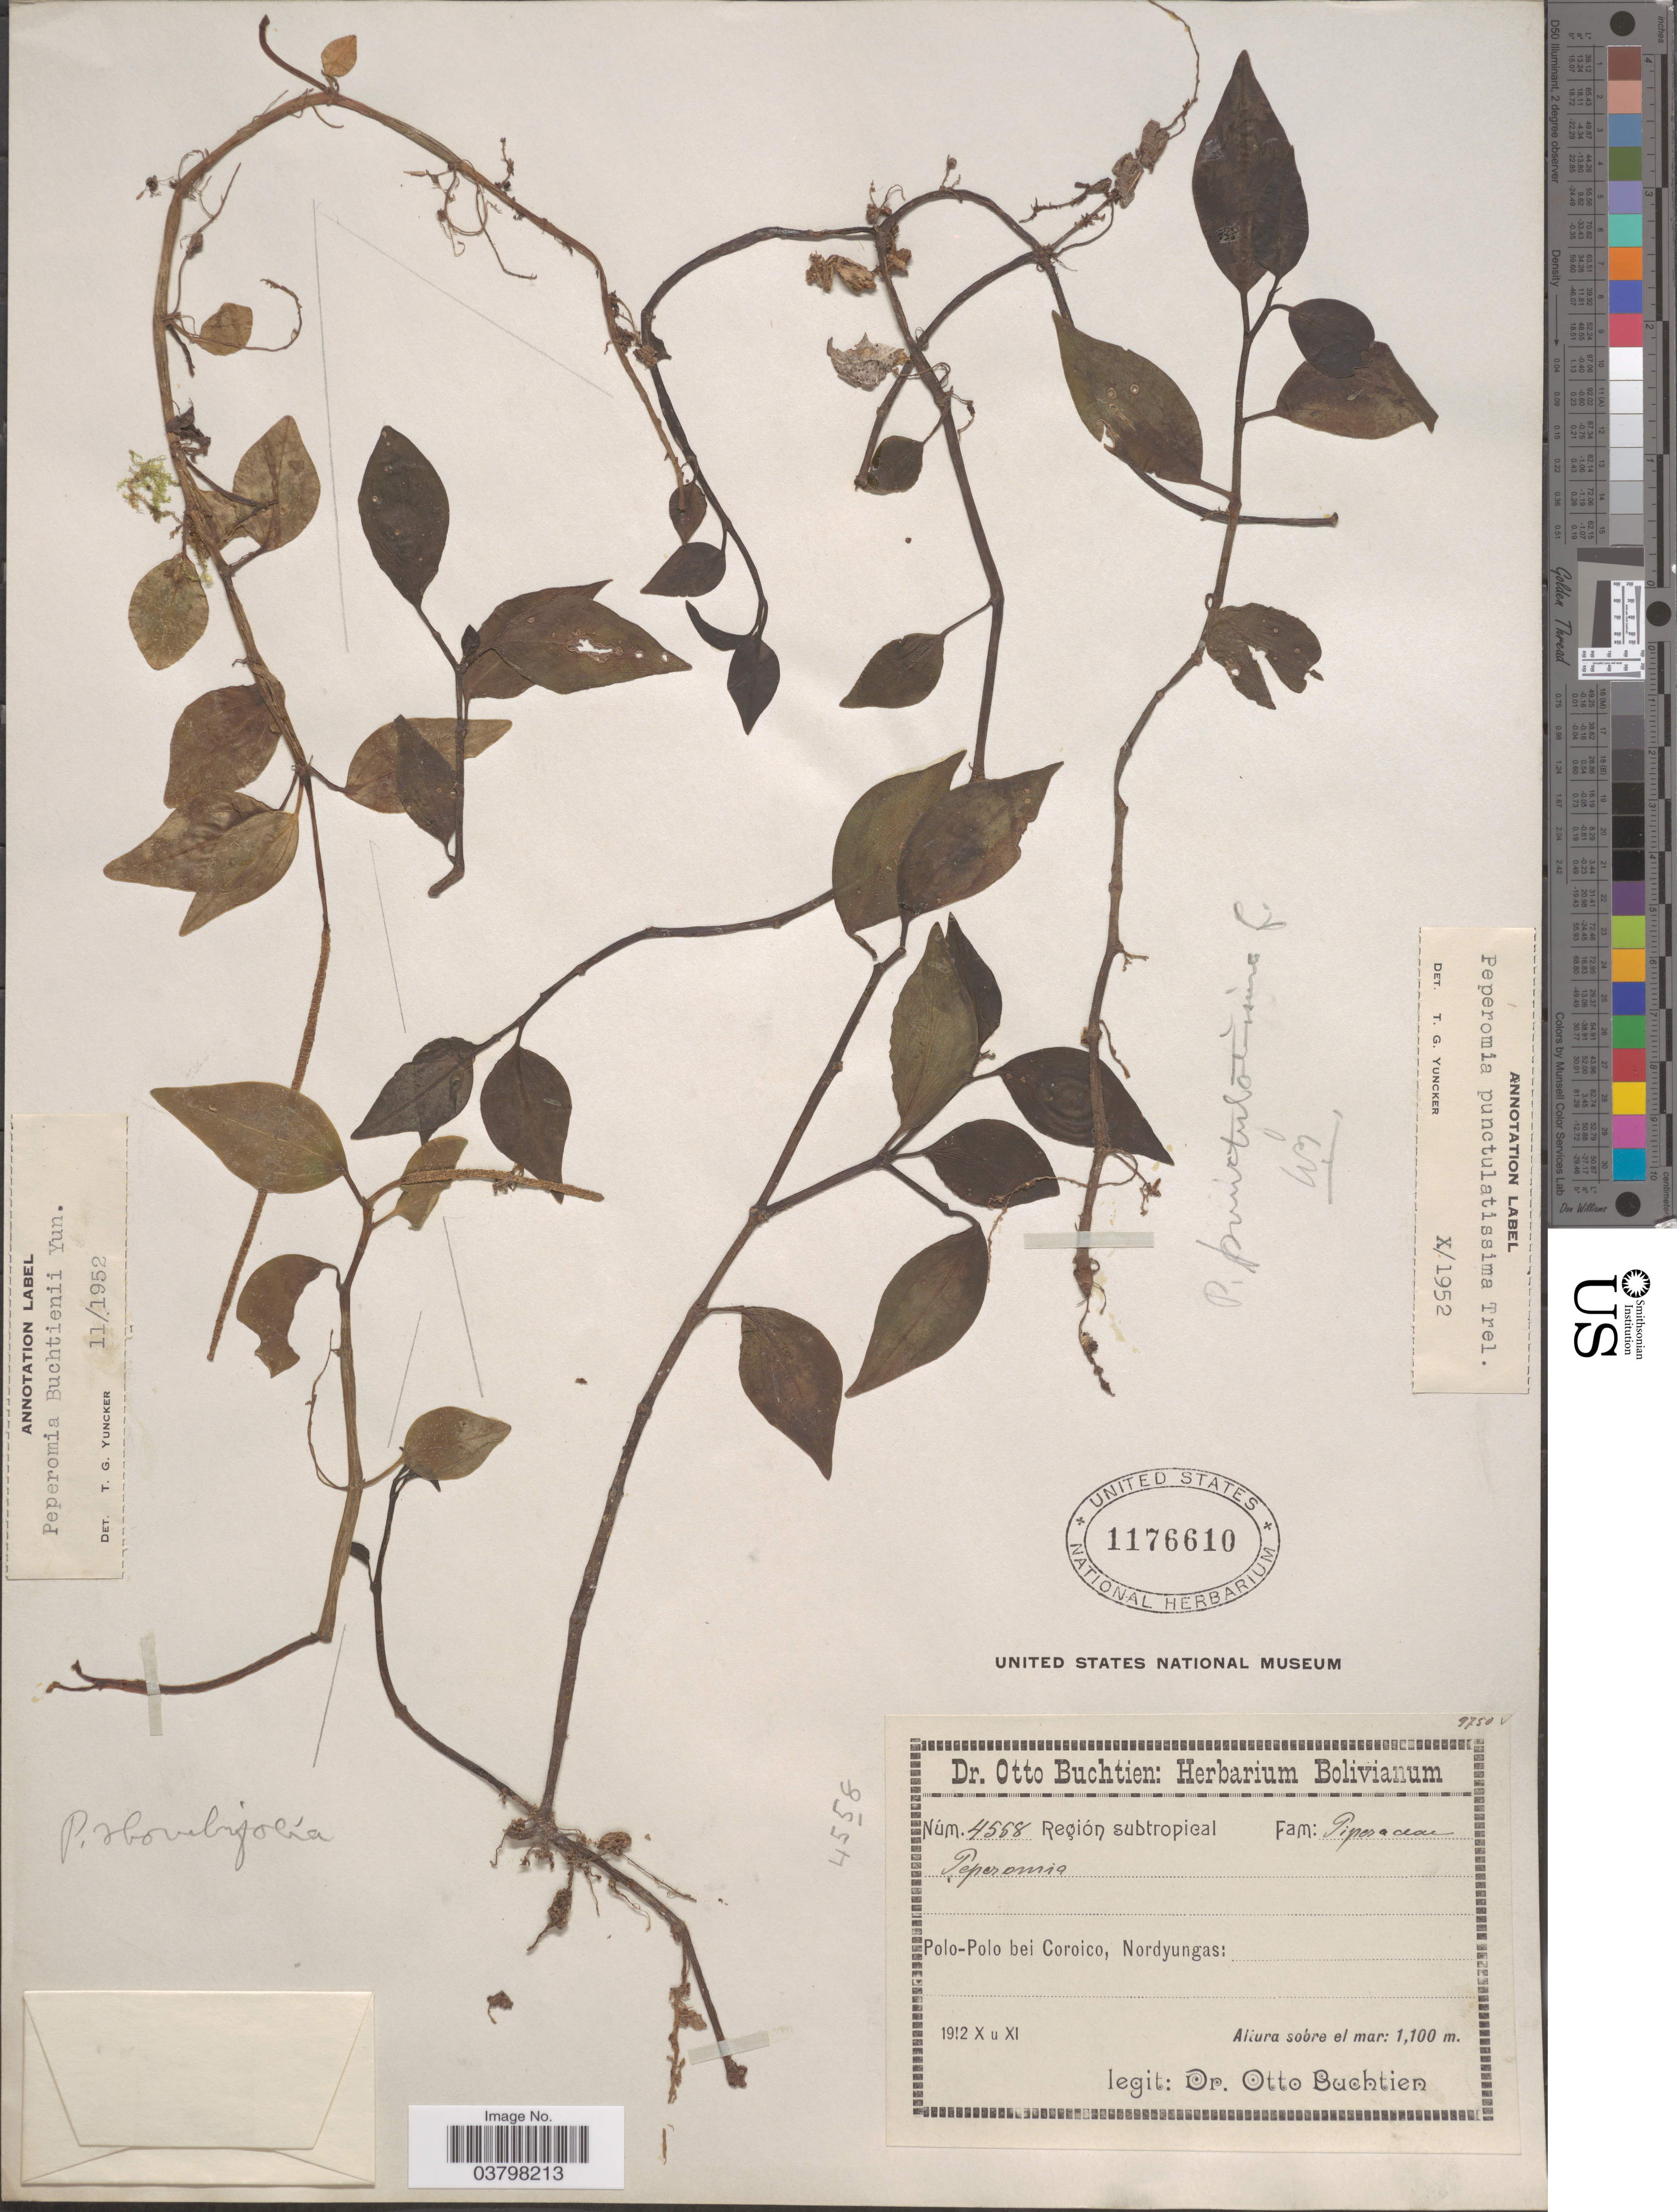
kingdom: Plantae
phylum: Tracheophyta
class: Magnoliopsida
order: Piperales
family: Piperaceae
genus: Peperomia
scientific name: Peperomia punctulatissima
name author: Trel.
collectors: O. Buchtien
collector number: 4558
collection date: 1912-10/1912-11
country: Bolivia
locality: Región subtropical. Polo-Polo bei Coroico, Nordyungas.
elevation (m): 1100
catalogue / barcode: US 1176610